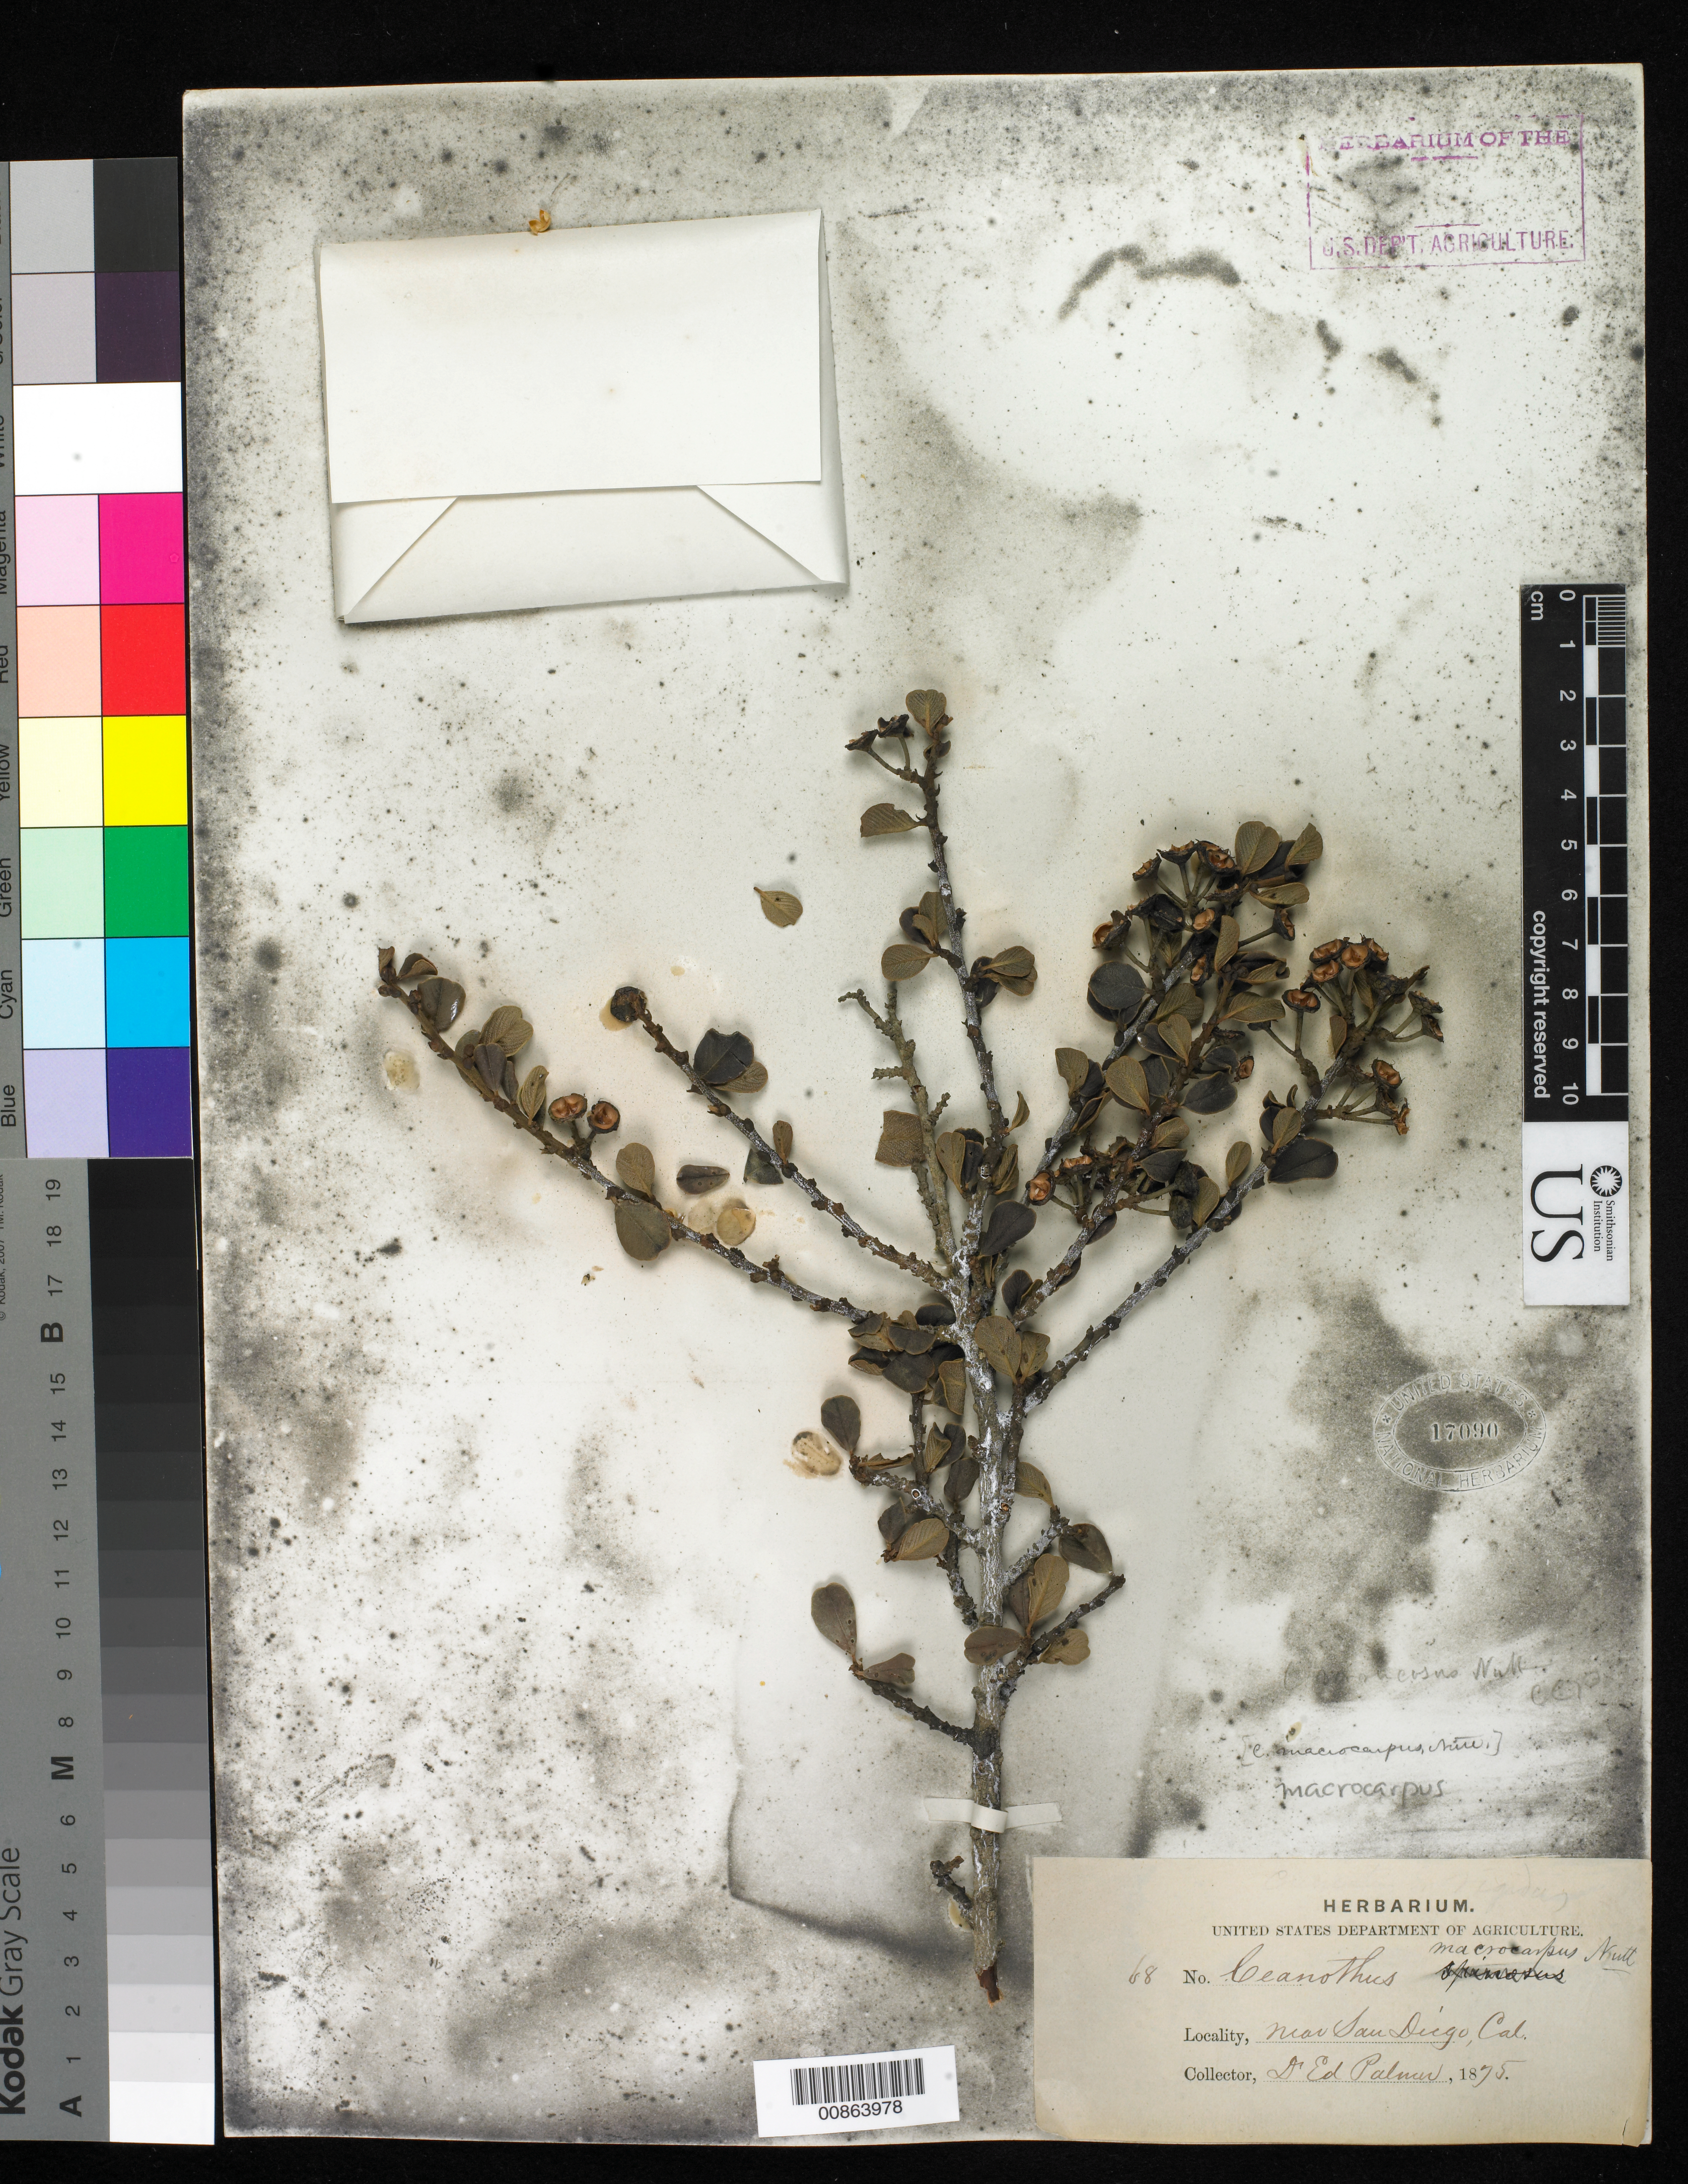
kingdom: Plantae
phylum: Tracheophyta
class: Magnoliopsida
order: Rosales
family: Rhamnaceae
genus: Ceanothus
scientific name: Ceanothus macrocarpus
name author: Cav.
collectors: E. Palmer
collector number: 68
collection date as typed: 1875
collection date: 1875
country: United States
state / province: California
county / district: San Diego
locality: Near San Diego, California.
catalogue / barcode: US 17090